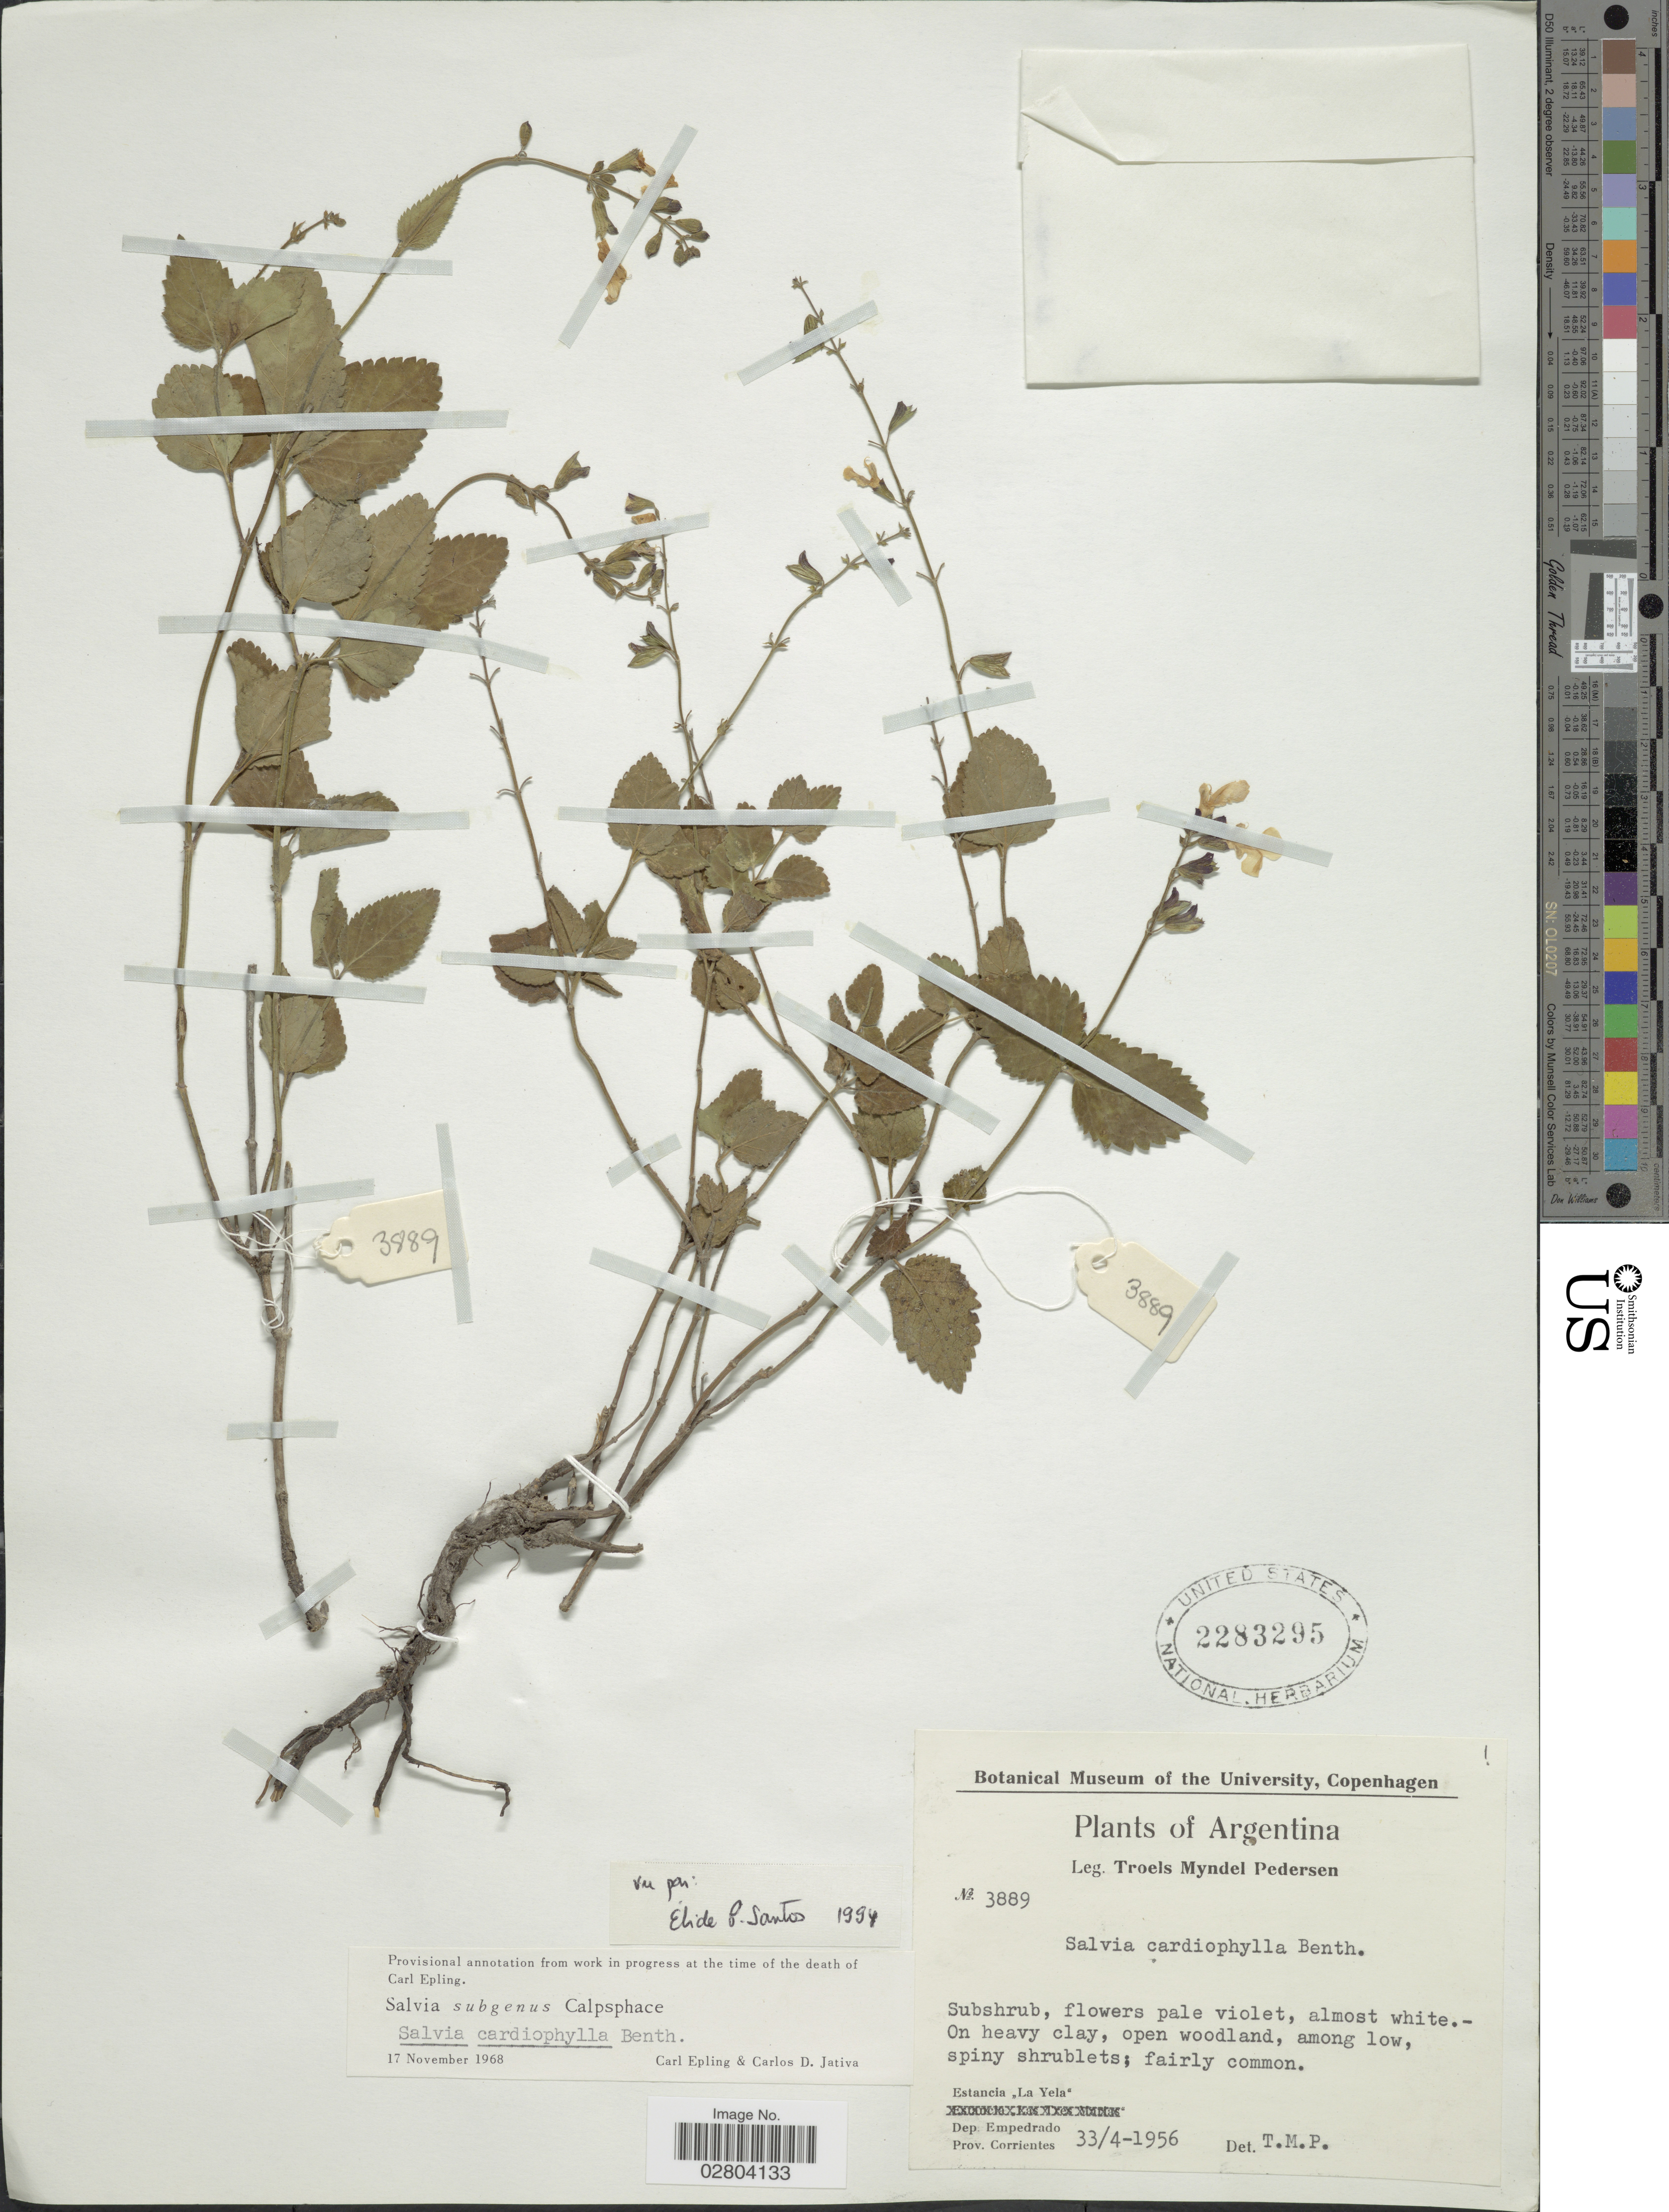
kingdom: Plantae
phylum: Tracheophyta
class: Magnoliopsida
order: Lamiales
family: Lamiaceae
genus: Salvia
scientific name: Salvia cardiophylla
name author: Benth.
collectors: T. Pederson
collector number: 3889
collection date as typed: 33/4-1956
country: Argentina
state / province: Corrientes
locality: Estancia "La Yela" Dep. Empedrado.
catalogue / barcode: US 2283295